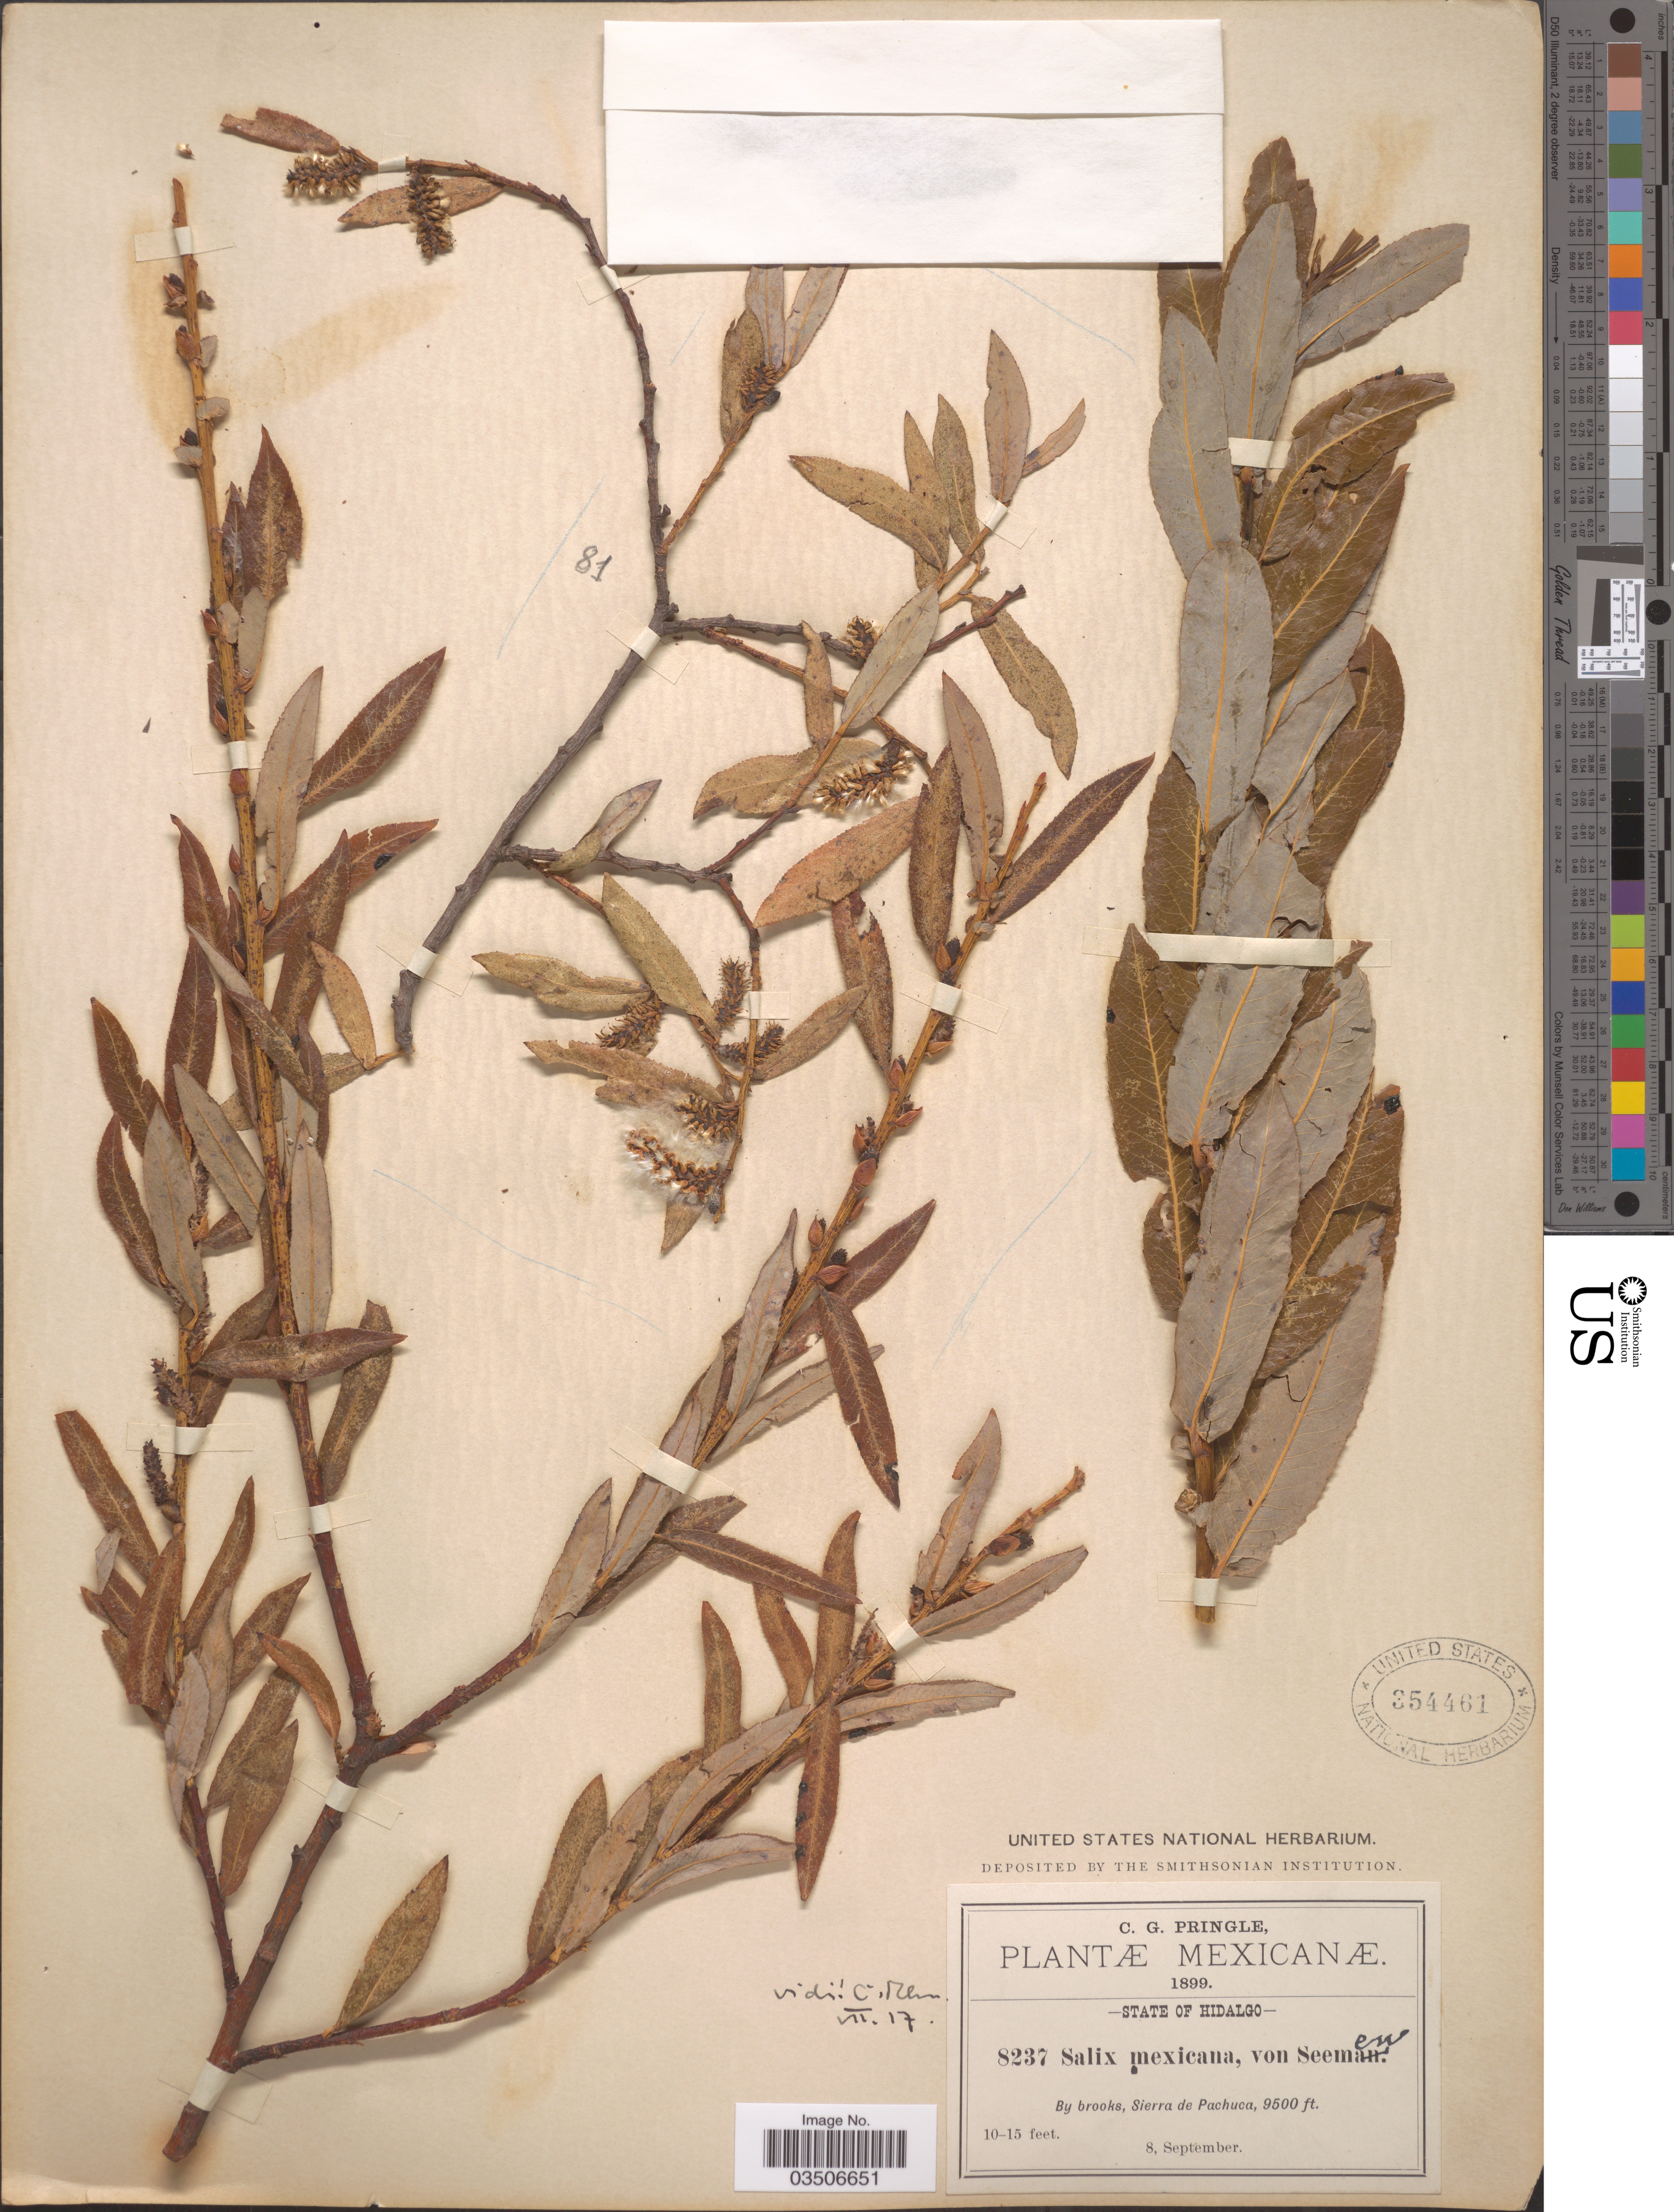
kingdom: Plantae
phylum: Tracheophyta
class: Magnoliopsida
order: Malpighiales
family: Salicaceae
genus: Salix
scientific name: Salix mexicana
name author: Seemen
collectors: C. G. Pringle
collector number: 8237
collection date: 1899-09-08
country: Mexico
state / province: Hidalgo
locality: By brooks, Sierra de Pachuca.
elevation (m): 2896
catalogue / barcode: US 354461